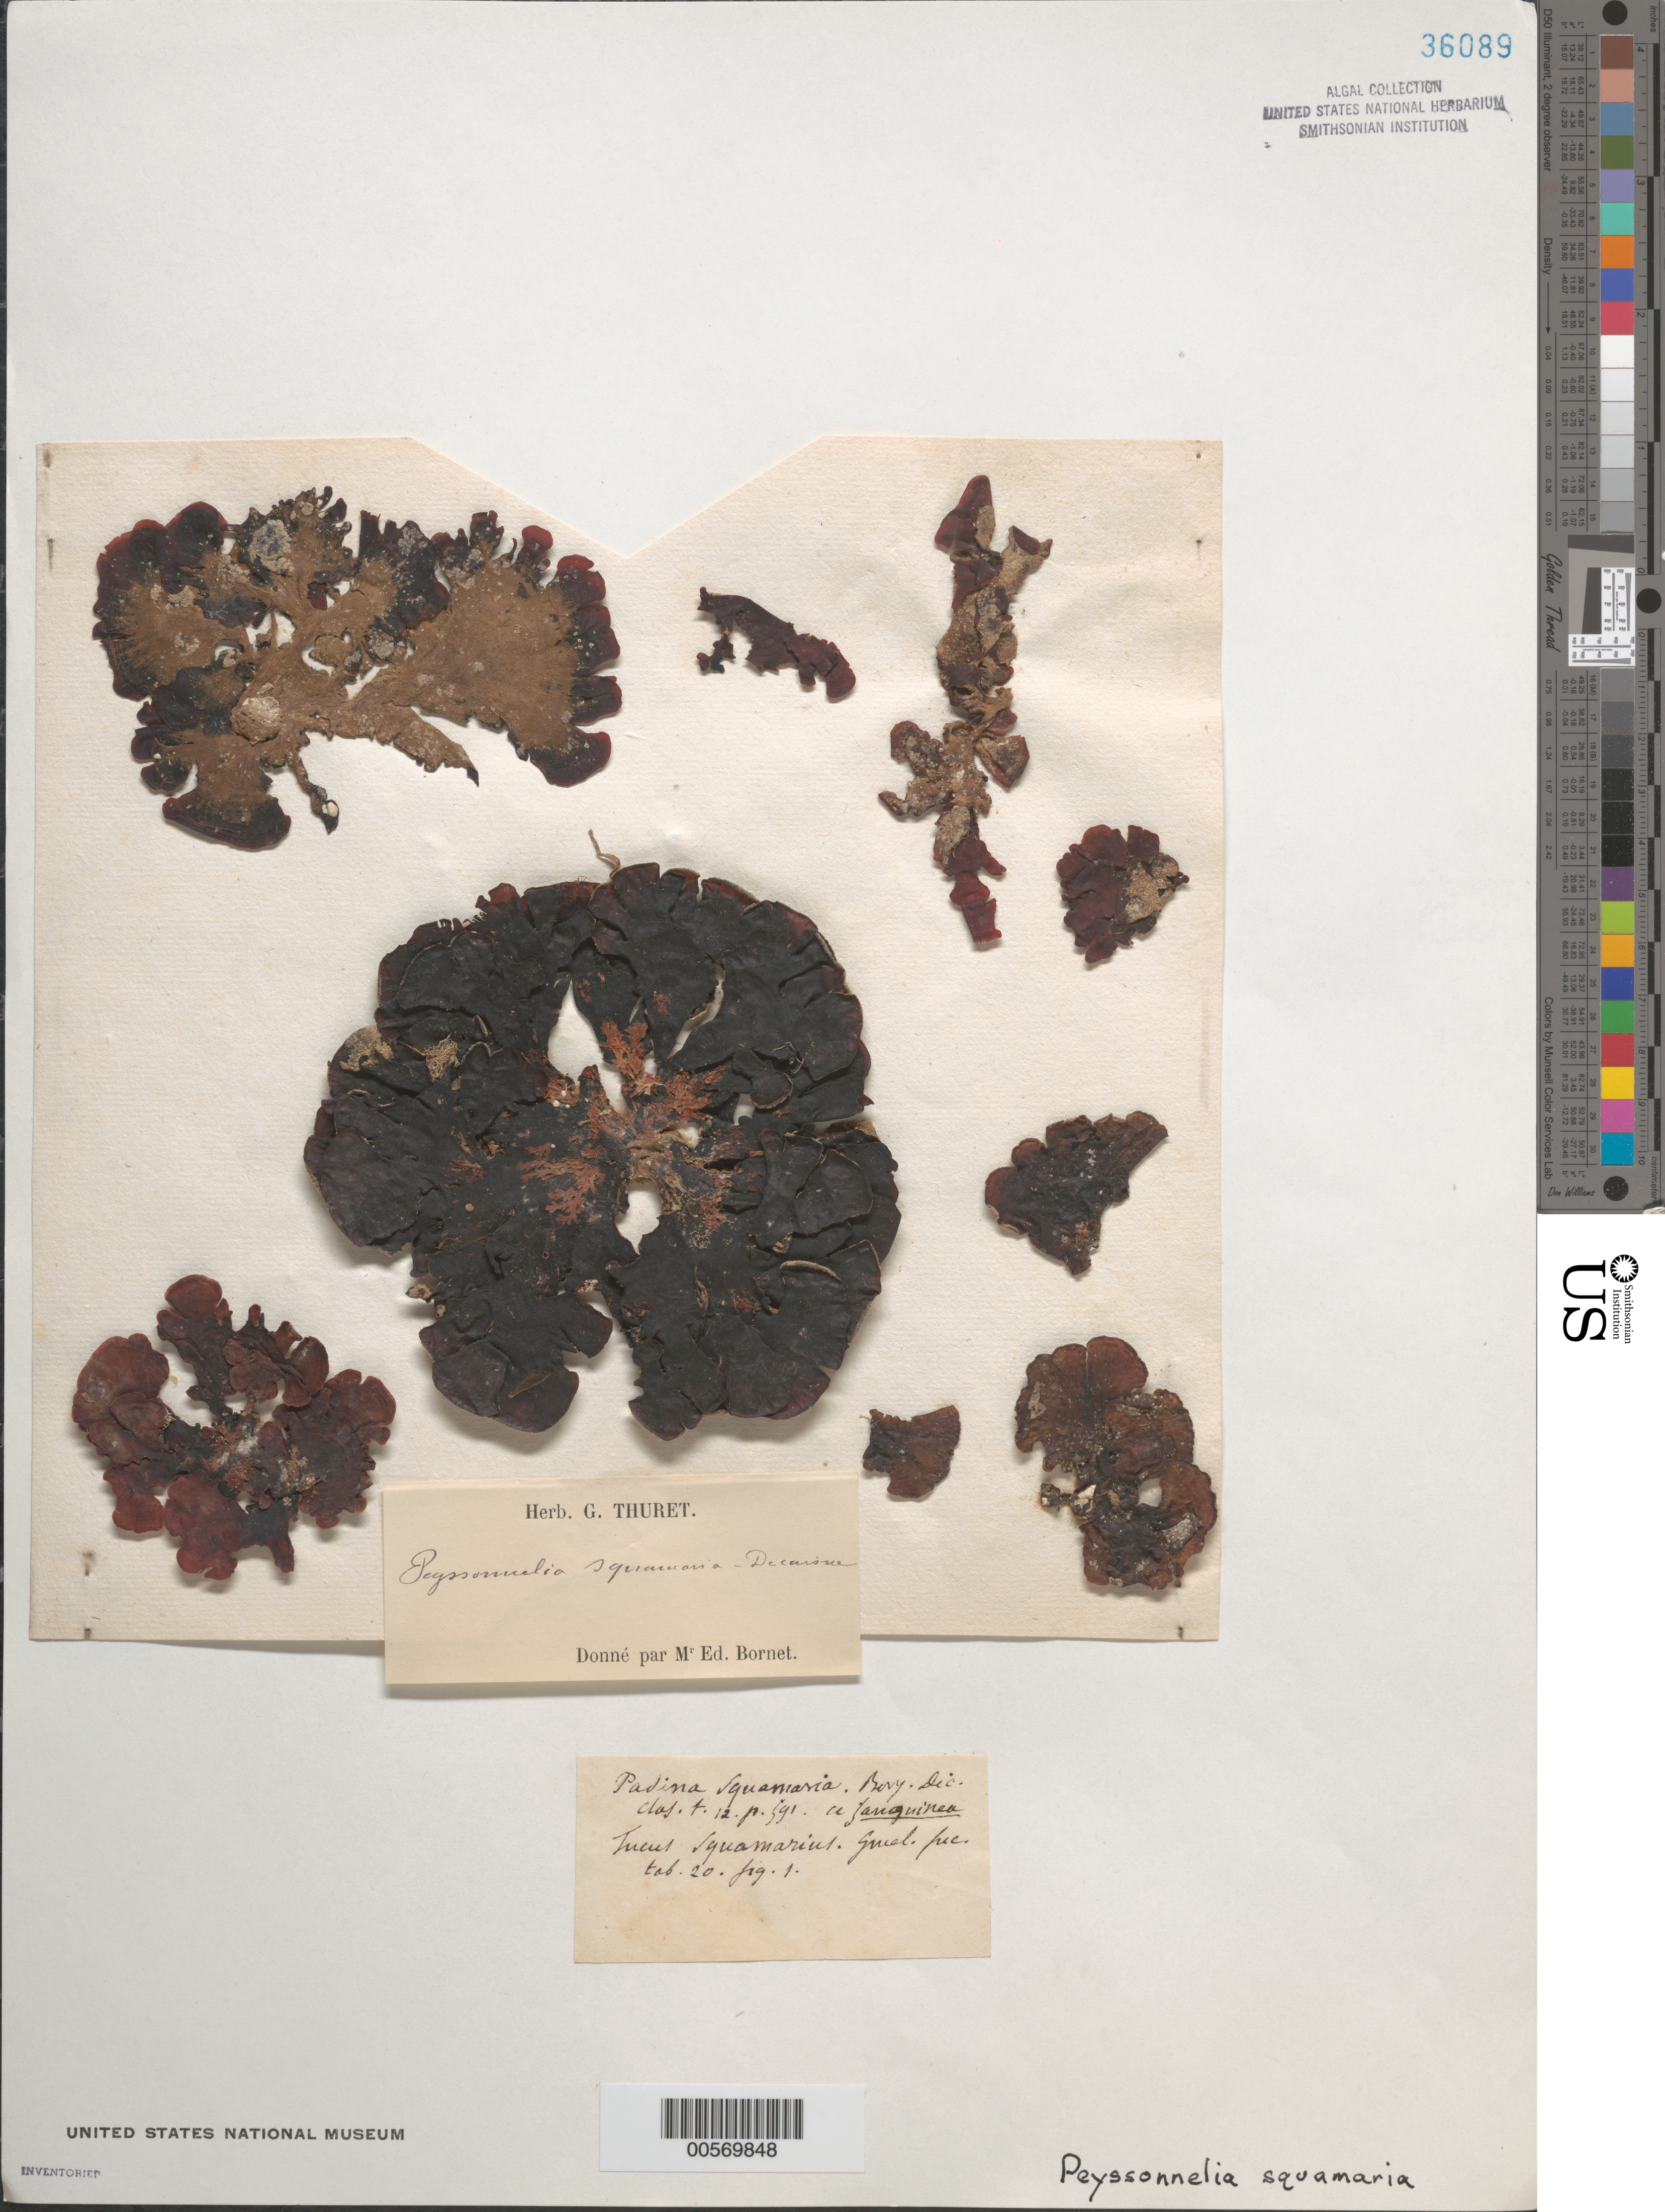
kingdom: Plantae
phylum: Rhodophyta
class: Florideophyceae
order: Peyssonneliales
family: Peyssonneliaceae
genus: Peyssonnelia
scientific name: Peyssonnelia squamaria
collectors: Thuret, G. (herbarium)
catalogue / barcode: US 36089